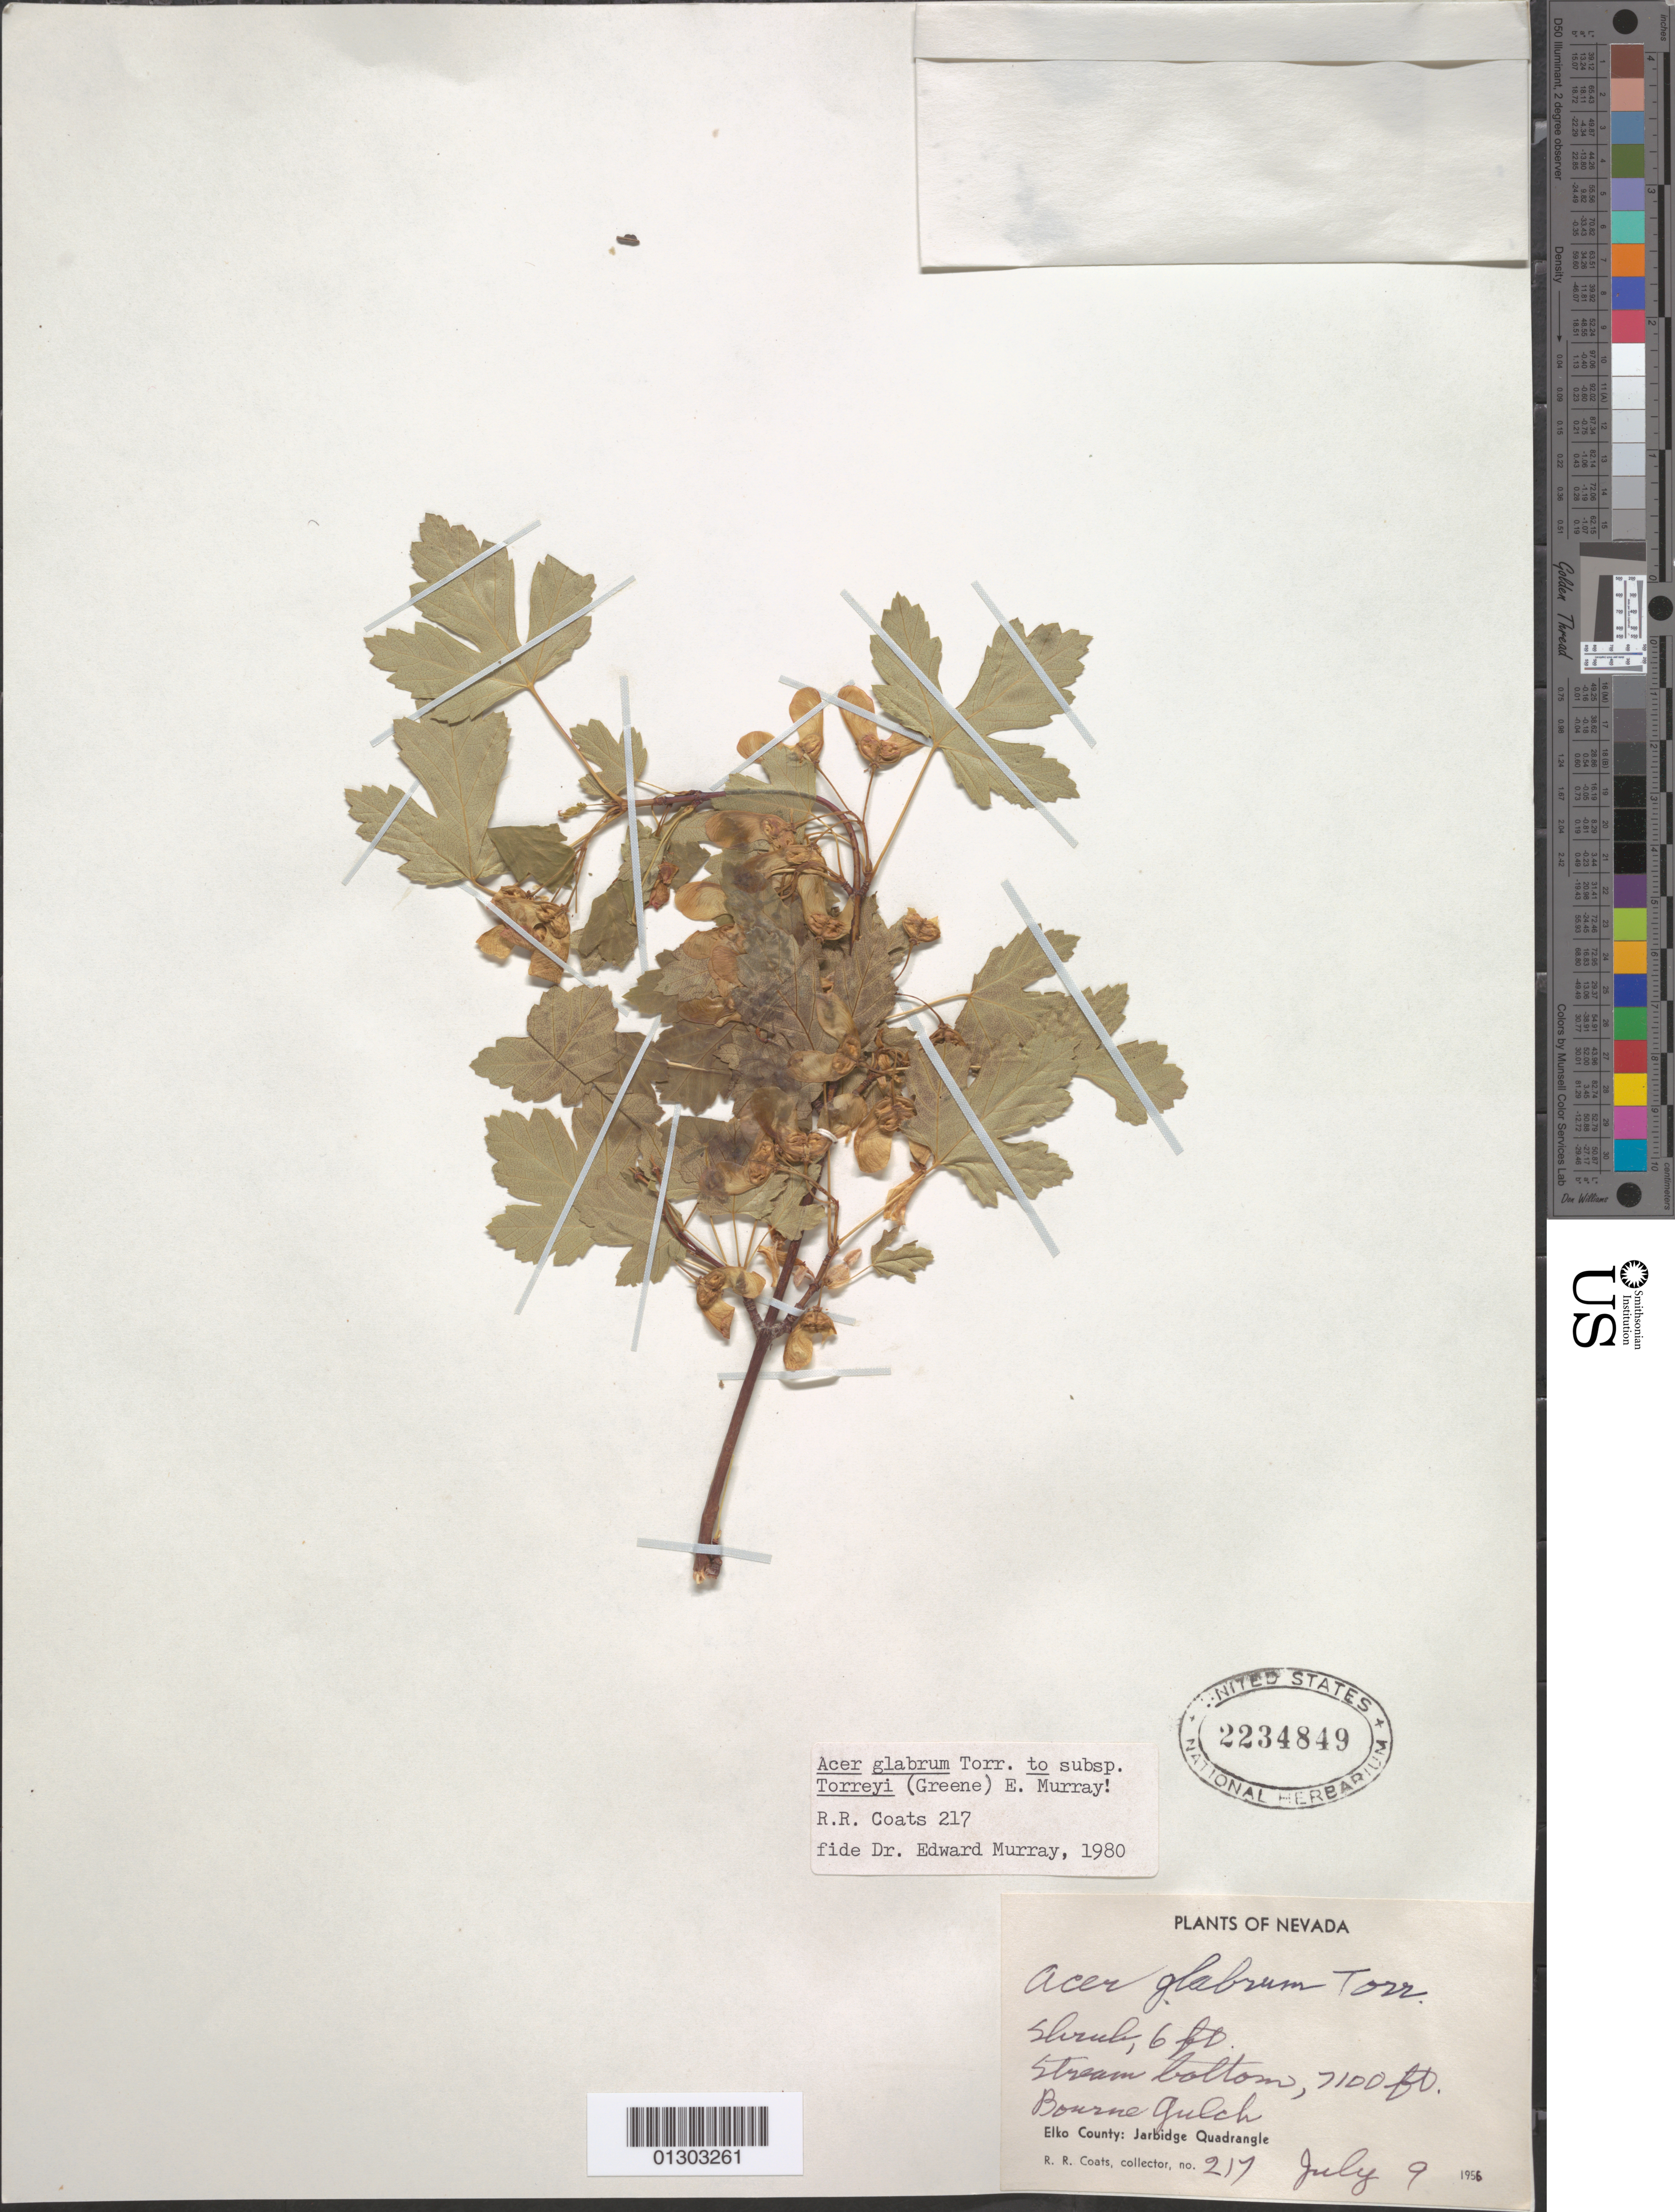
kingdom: Plantae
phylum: Tracheophyta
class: Magnoliopsida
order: Sapindales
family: Sapindaceae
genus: Acer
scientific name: Acer glabrum subsp. torreyi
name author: (Greene) A.E. Murray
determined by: Murray, Edward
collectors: R. Coats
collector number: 217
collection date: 1956-07-09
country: United States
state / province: Nevada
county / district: Elko County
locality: Elko County, Jarbridge Quadrangle, Bourne Gulch.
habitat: Stream bottom.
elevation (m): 2164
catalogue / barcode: US 2234849